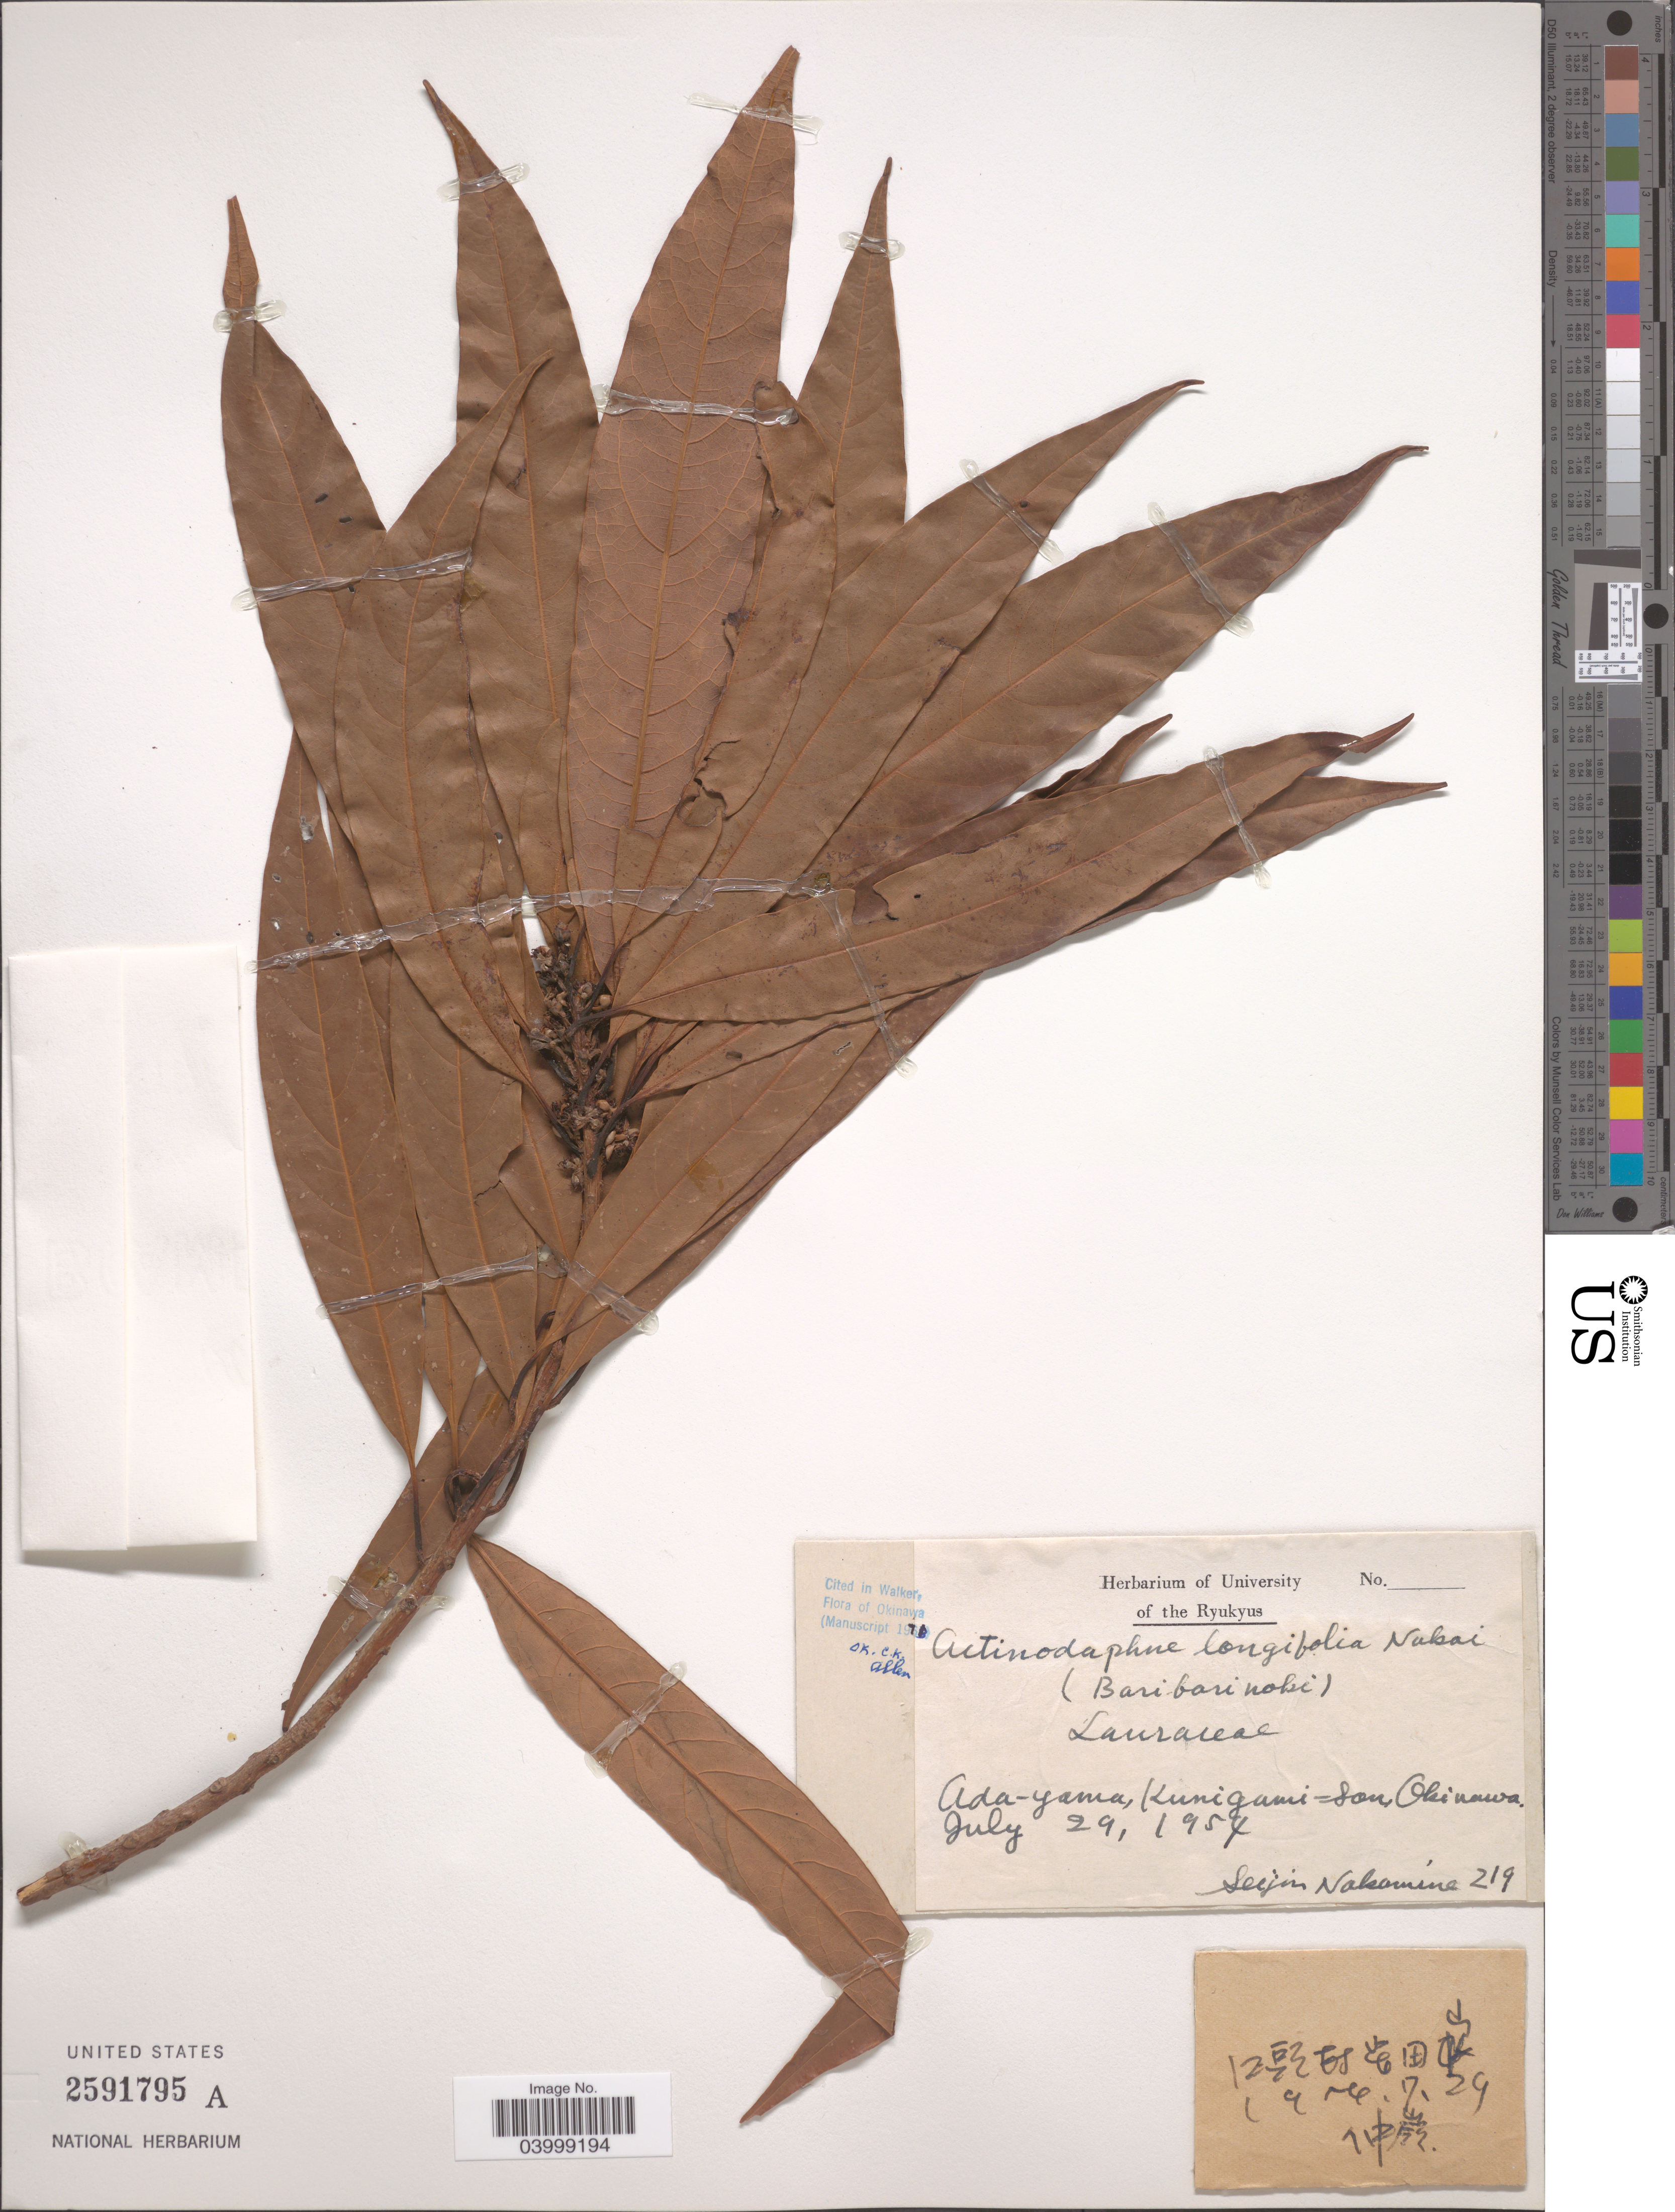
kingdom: Plantae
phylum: Tracheophyta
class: Magnoliopsida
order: Laurales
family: Lauraceae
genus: Actinodaphne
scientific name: Actinodaphne longifolia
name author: Nakai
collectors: S. Nakamine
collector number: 219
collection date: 1954-07-29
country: Japan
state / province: Okinawa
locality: Ryukyus. Ada-yama, Kunigami-san.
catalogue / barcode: US 2591795A